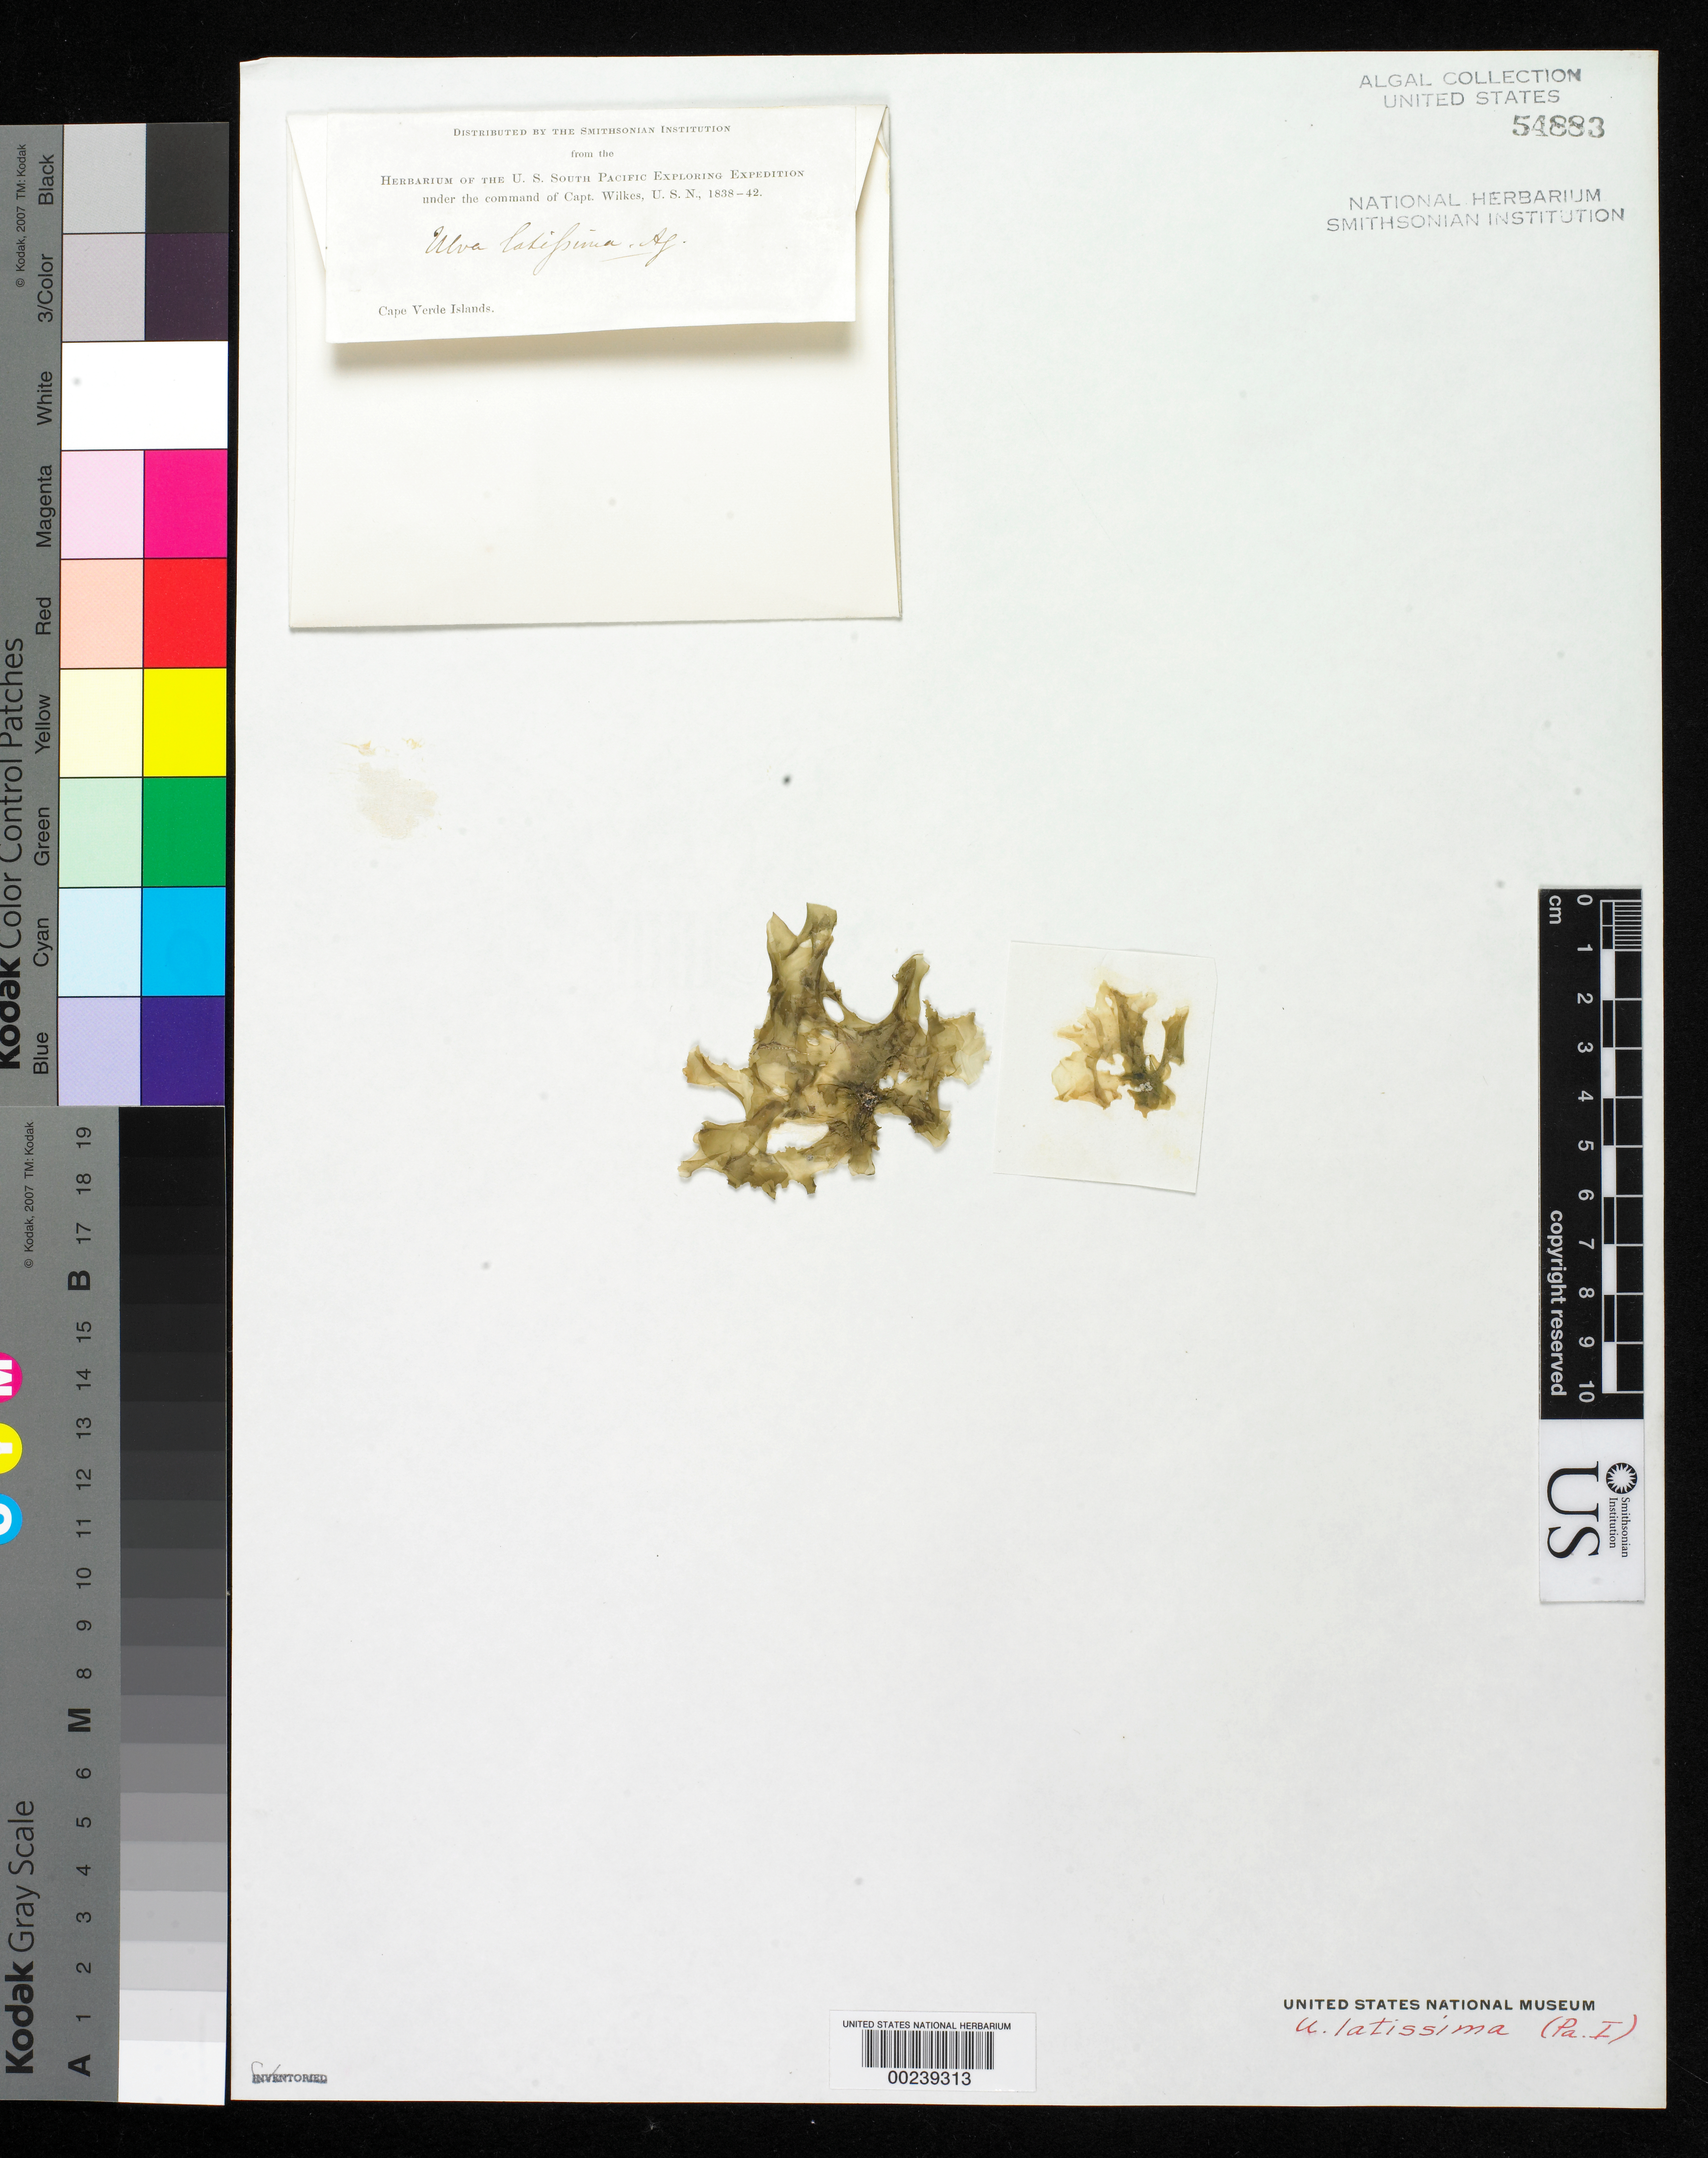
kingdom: Plantae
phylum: Chlorophyta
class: Ulvophyceae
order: Ulvales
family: Ulvaceae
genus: Ulva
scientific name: Ulva latissima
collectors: W. D. Brackenridge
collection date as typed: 06 Oct 1838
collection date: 1838-10-06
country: Cape Verde Islands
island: Santiago (St. Iago)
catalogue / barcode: US 54883